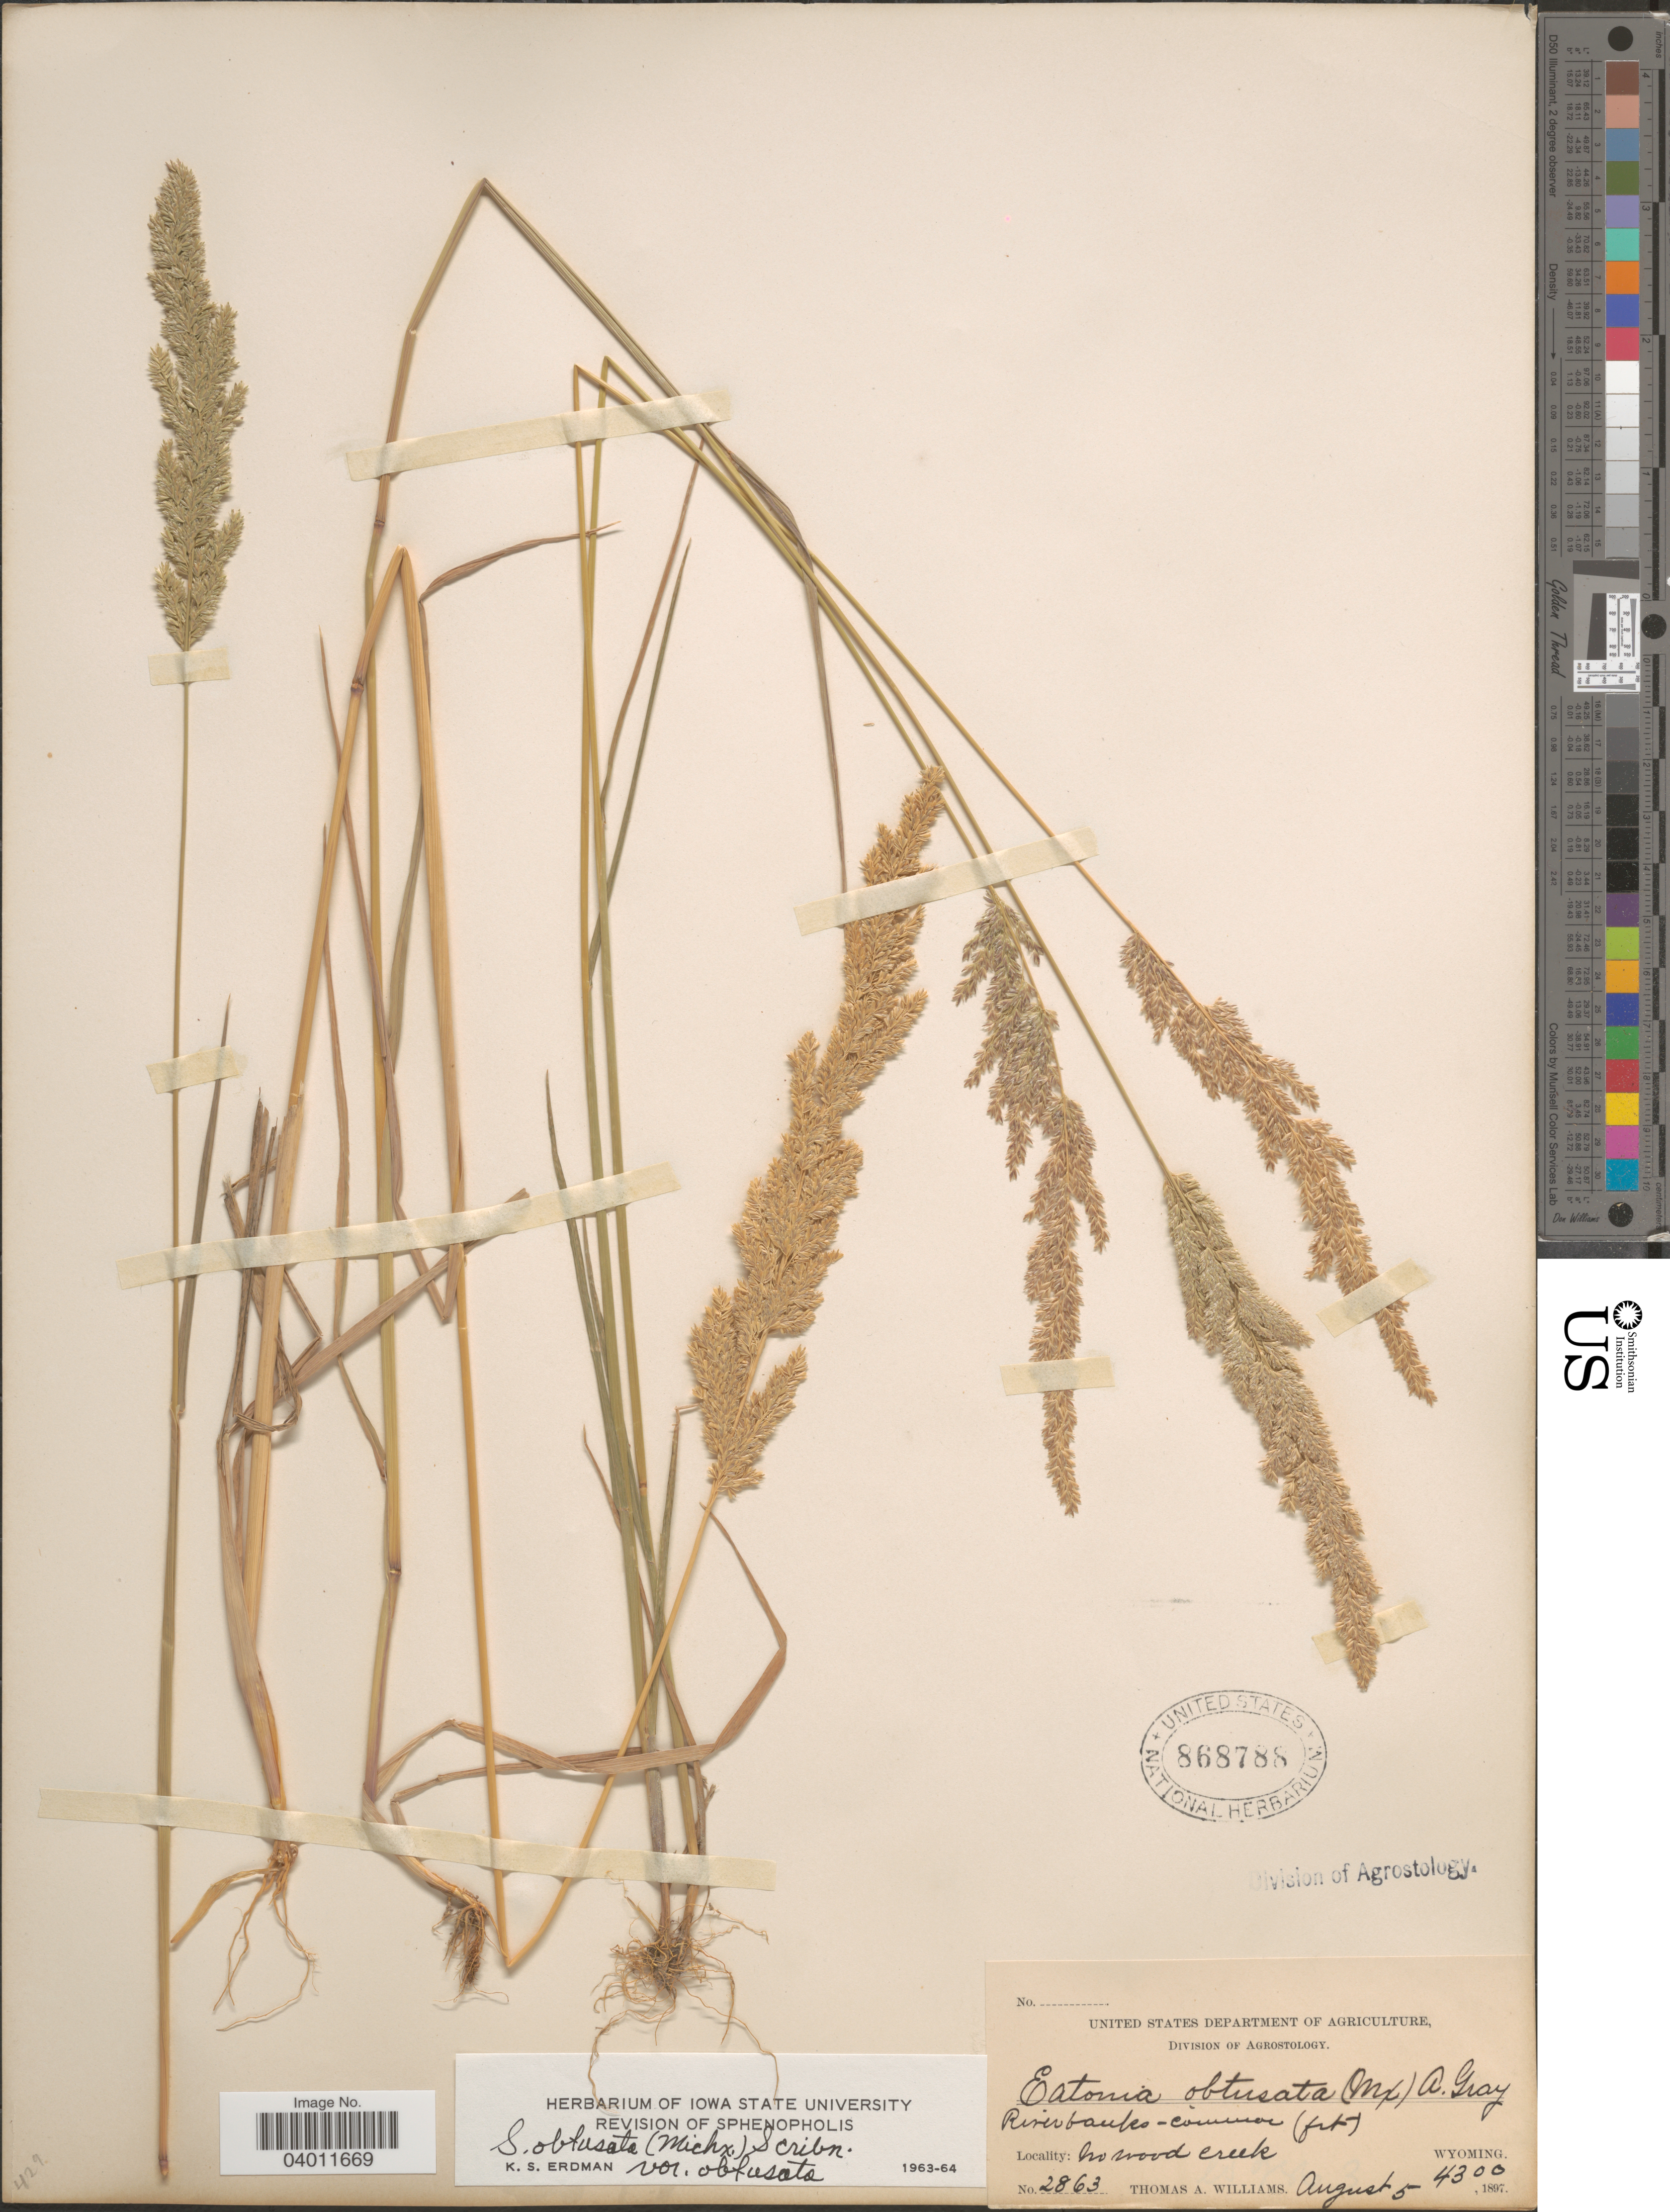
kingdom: Plantae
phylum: Tracheophyta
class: Liliopsida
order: Poales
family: Poaceae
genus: Sphenopholis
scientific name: Sphenopholis obtusata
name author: (Michx.) Scribn.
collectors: T. A. Williams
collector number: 2863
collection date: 1897-08-05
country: United States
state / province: Wyoming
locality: Riverbanks - common. In wood creek.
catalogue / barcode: US 868788